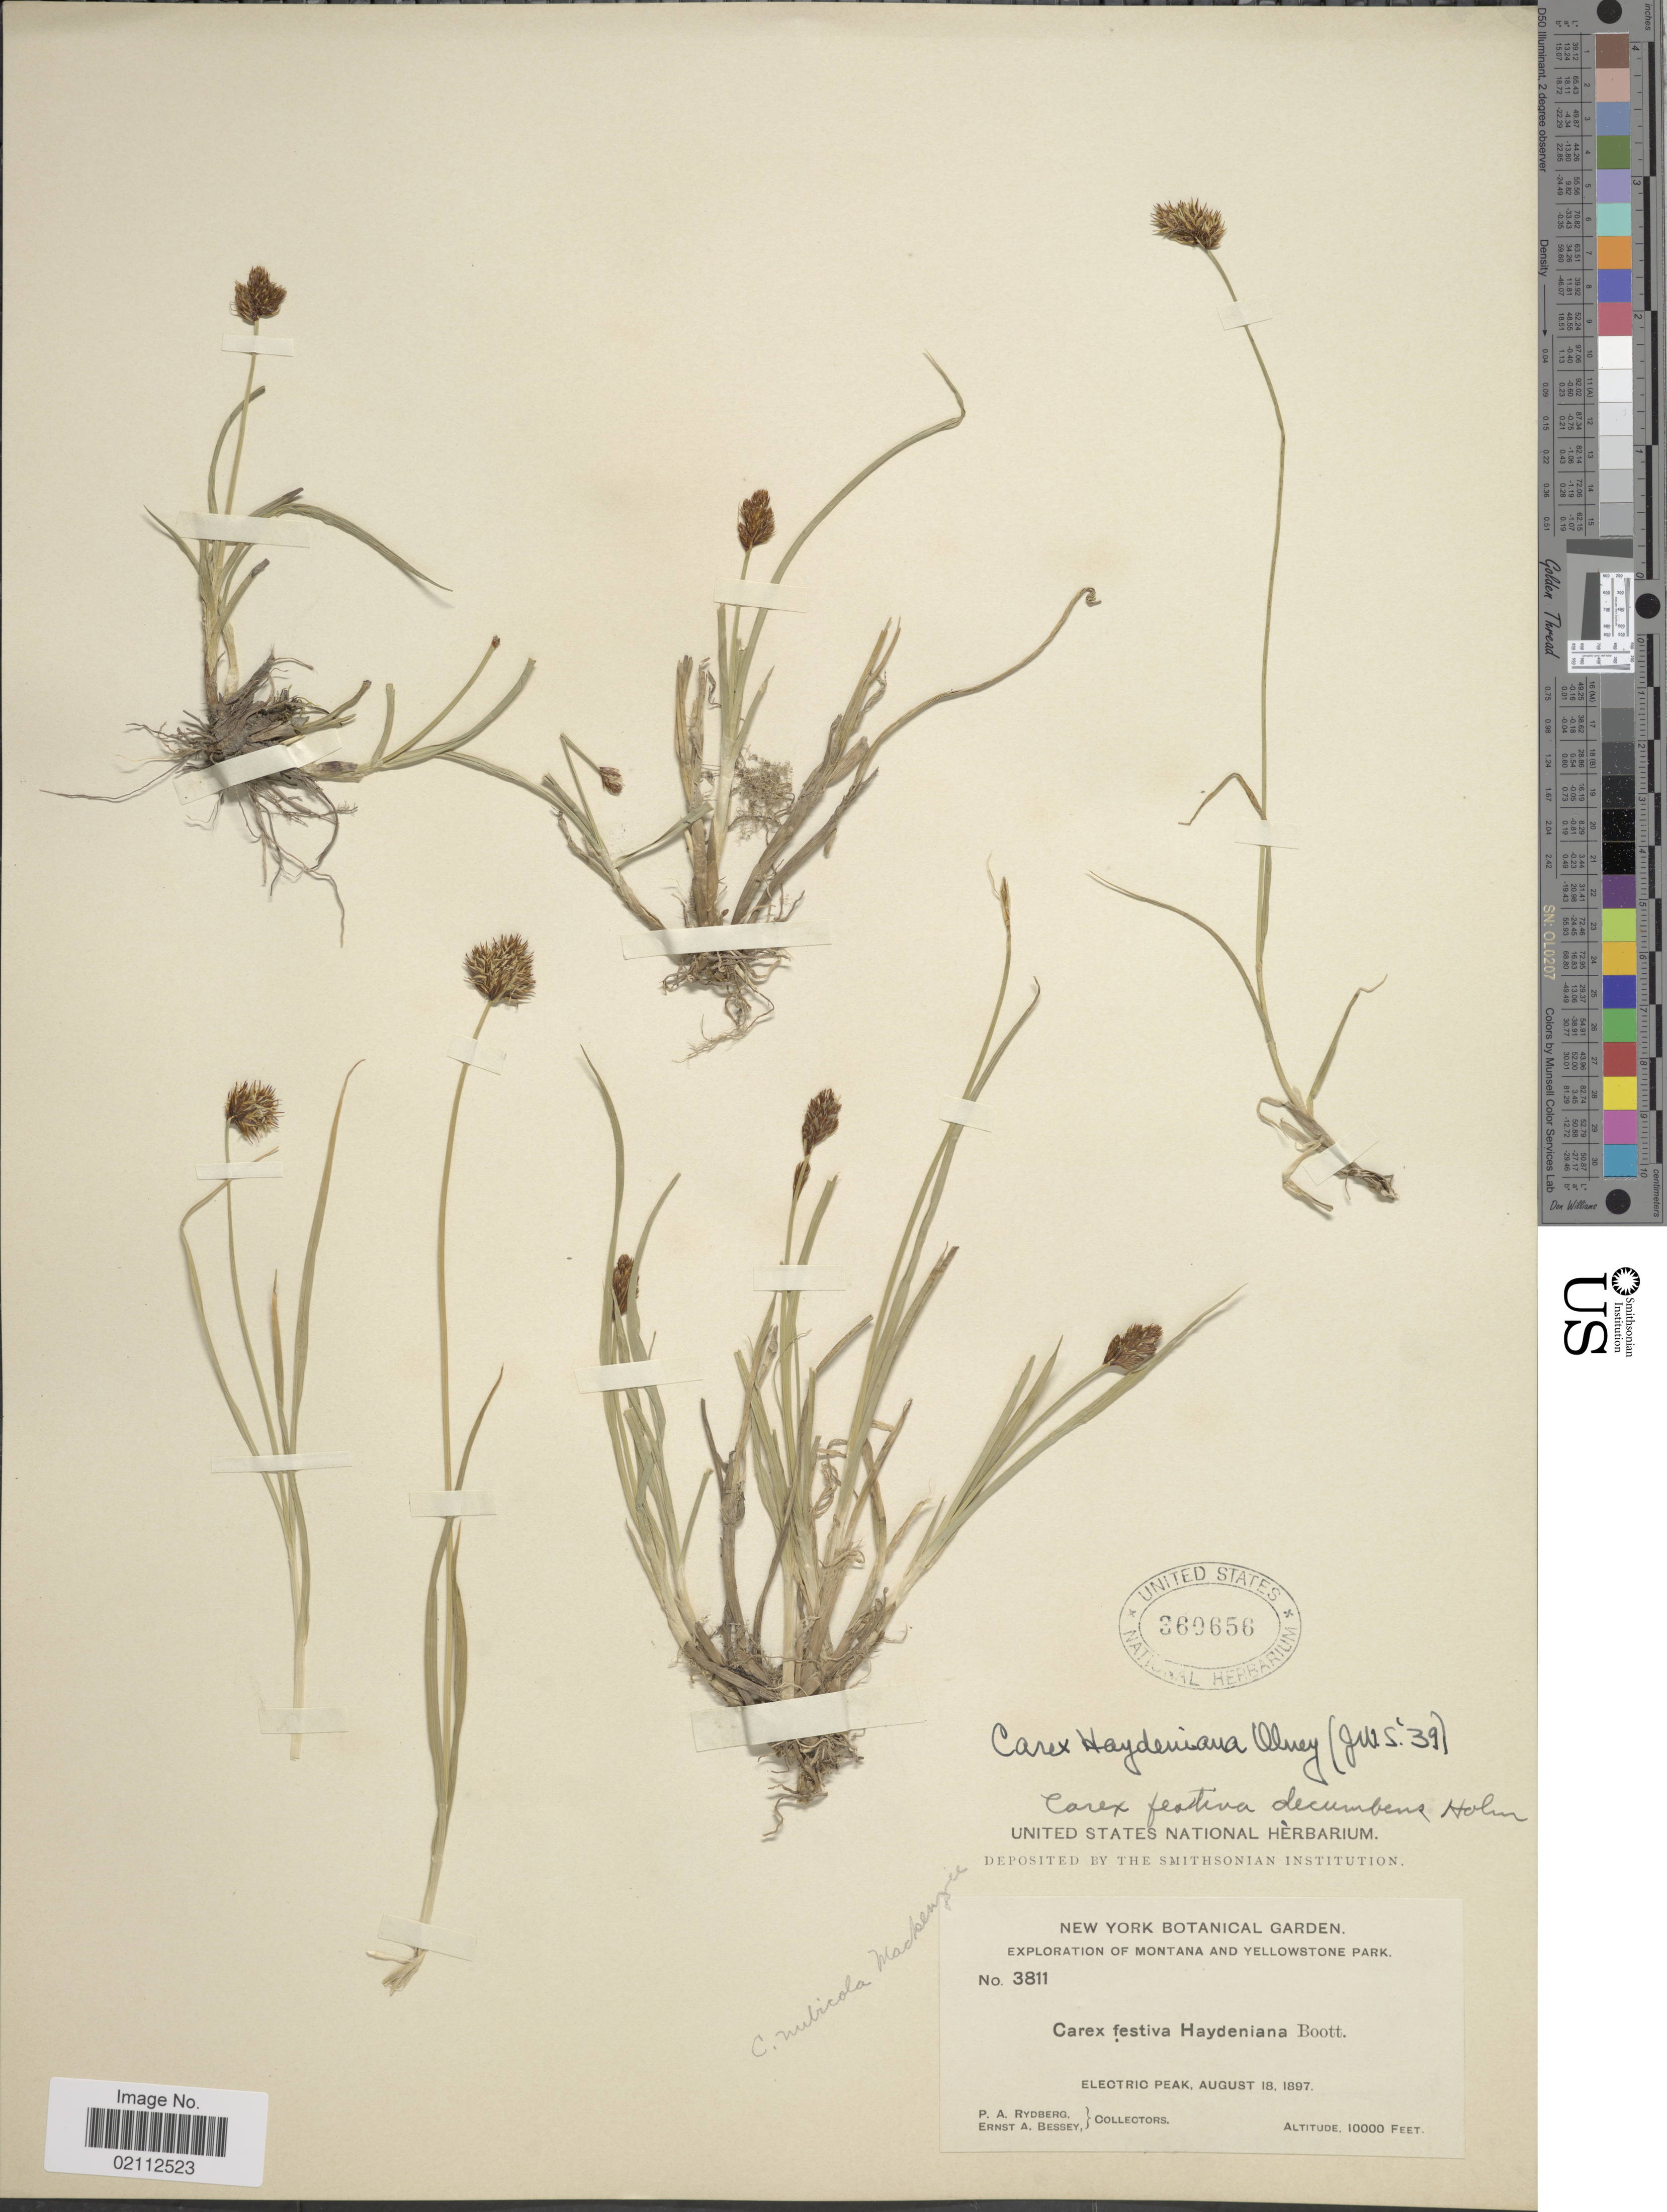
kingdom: Plantae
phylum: Tracheophyta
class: Liliopsida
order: Poales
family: Cyperaceae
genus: Carex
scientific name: Carex haydeniana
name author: Olney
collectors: P. A. Rydberg & E. A. Bessey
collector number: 3811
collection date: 1897-08-18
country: United States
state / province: Montana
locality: Montana and Yellowstone Park, Electric Peak.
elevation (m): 3048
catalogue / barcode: US 360656